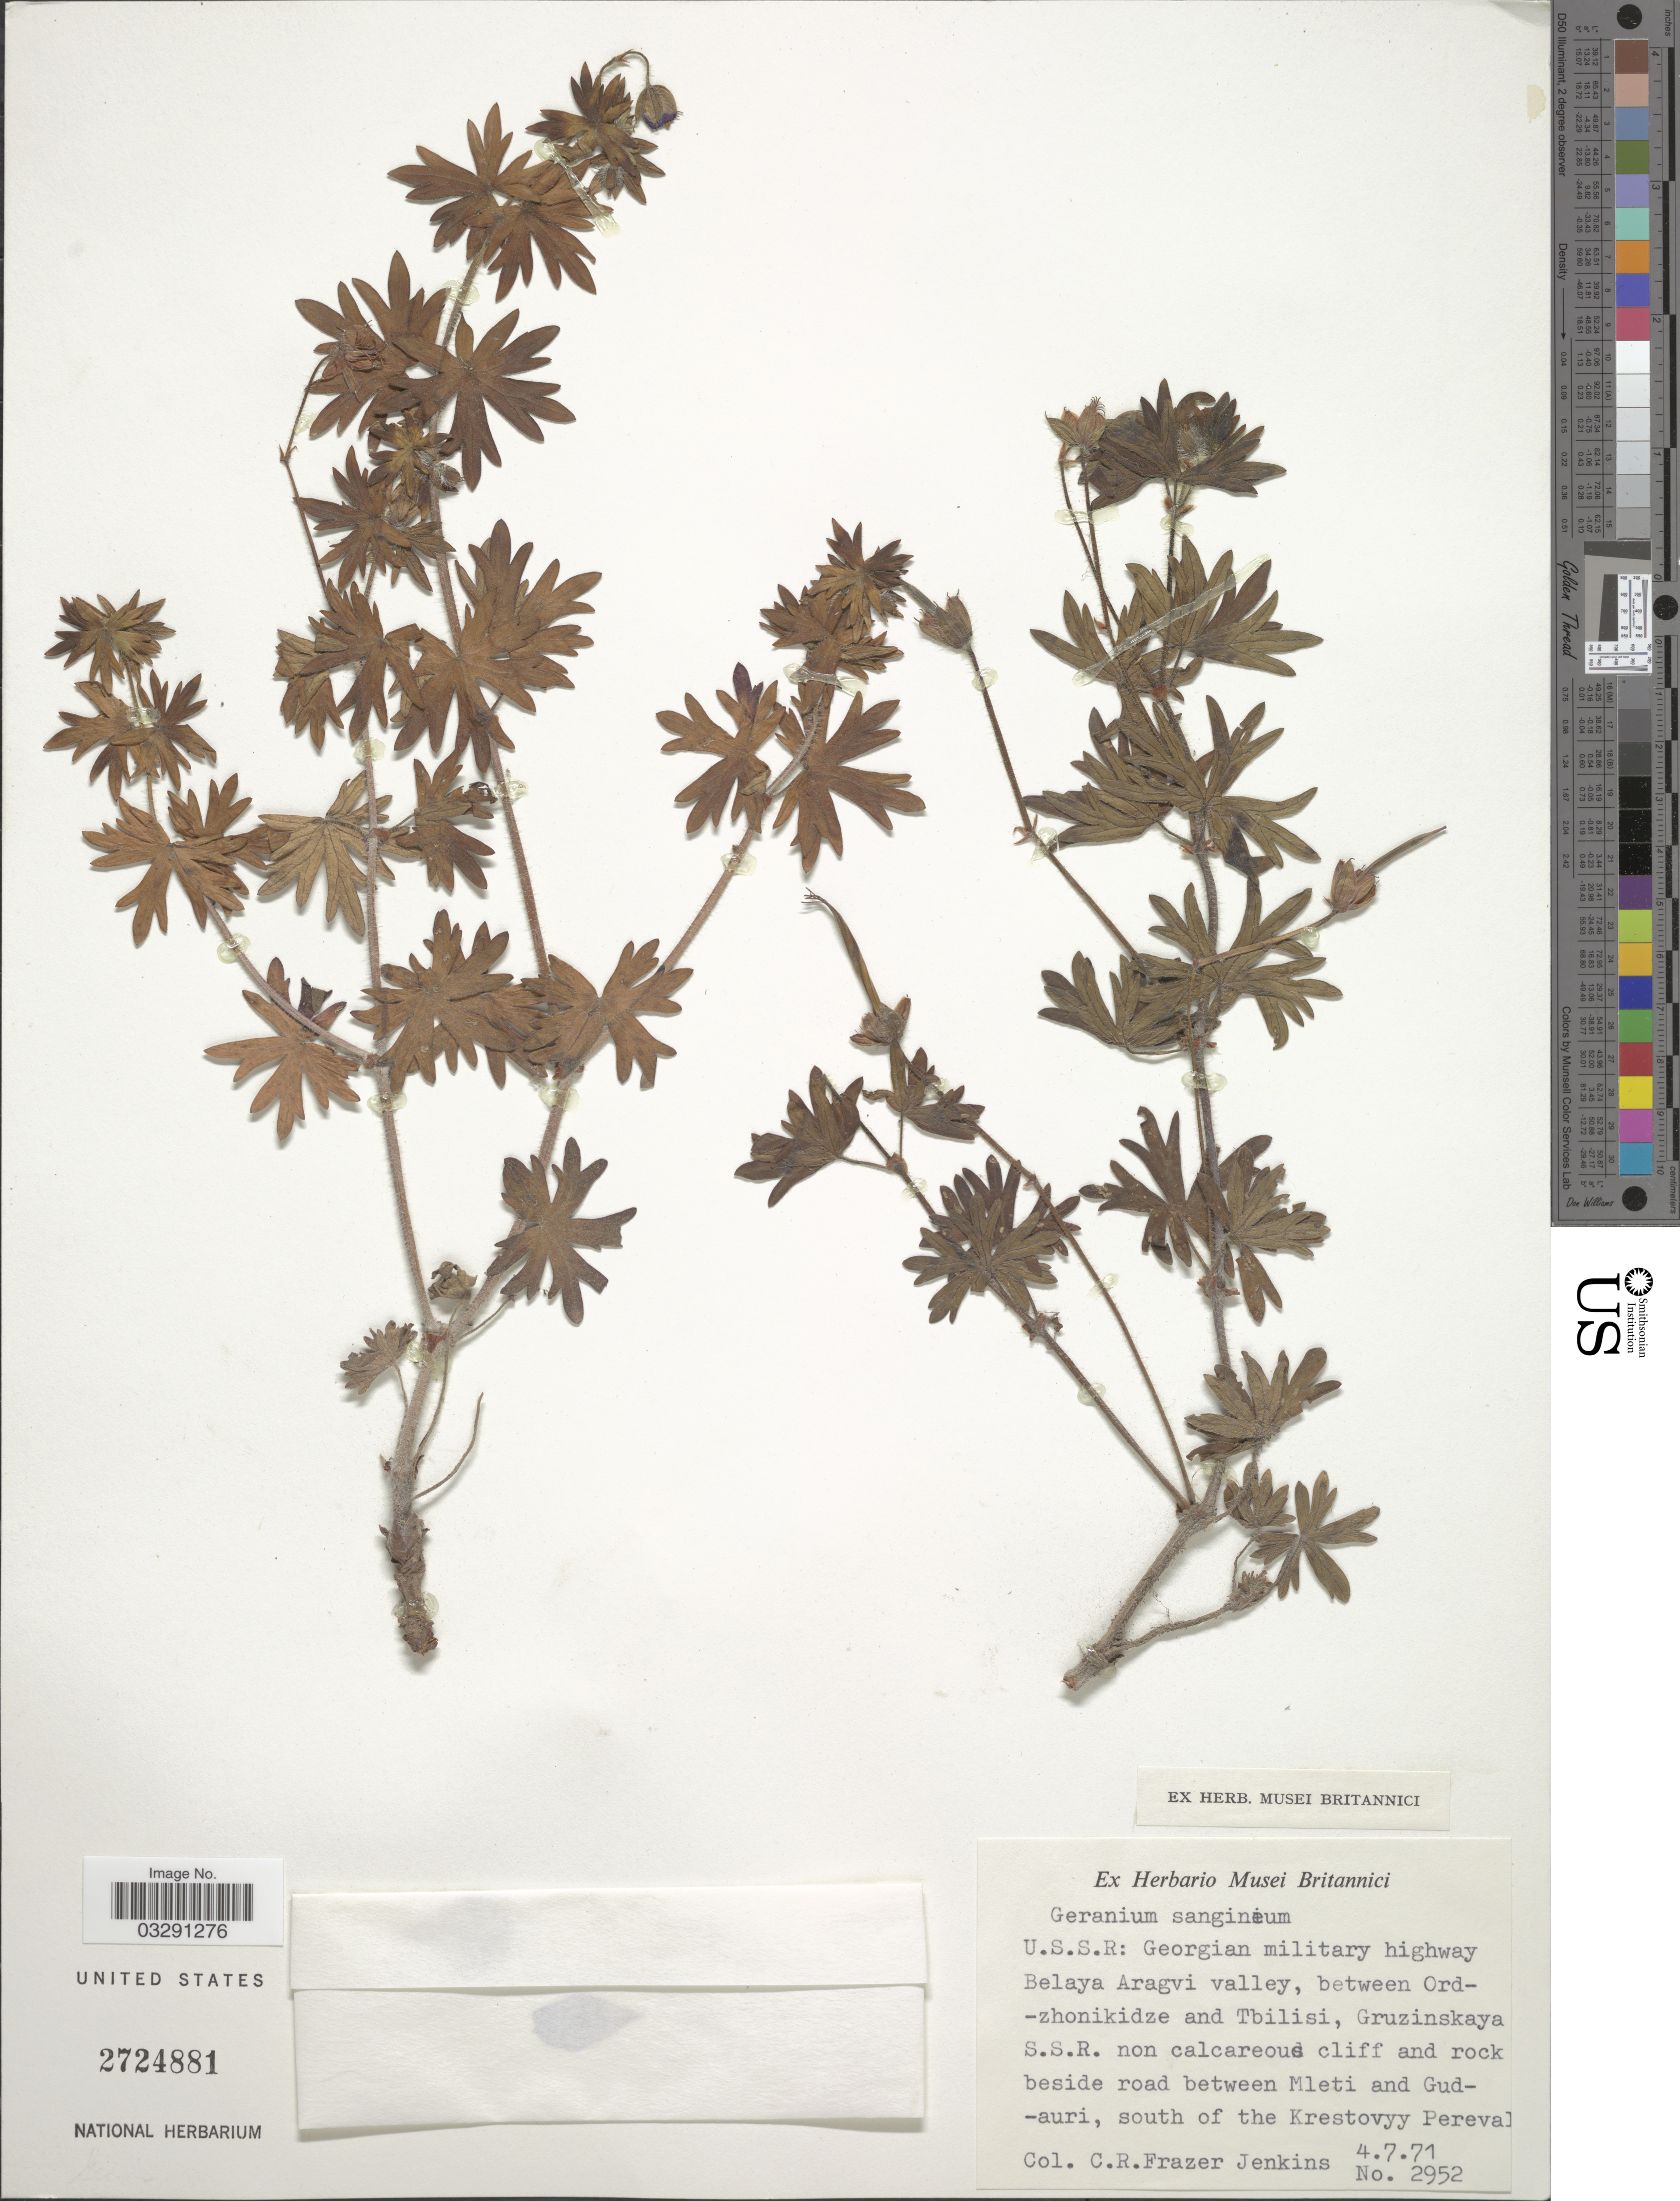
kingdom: Plantae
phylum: Tracheophyta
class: Magnoliopsida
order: Geraniales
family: Geraniaceae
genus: Geranium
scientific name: Geranium sanguineum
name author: L.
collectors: C. R. Fraser-Jenkins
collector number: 2952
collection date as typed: Transcribed d/m/y: 4/7/71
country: Georgia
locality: U.S.S.R.: Georgian military highway Belaya Aragvi valley, between Ordzhonikidze and Tbilisi, Gruzinskaya S.S.R. non calcareous cliff and rock beside road between Mleti and Gudauri, south of the Krestovyy Pereval.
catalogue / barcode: US 2724881